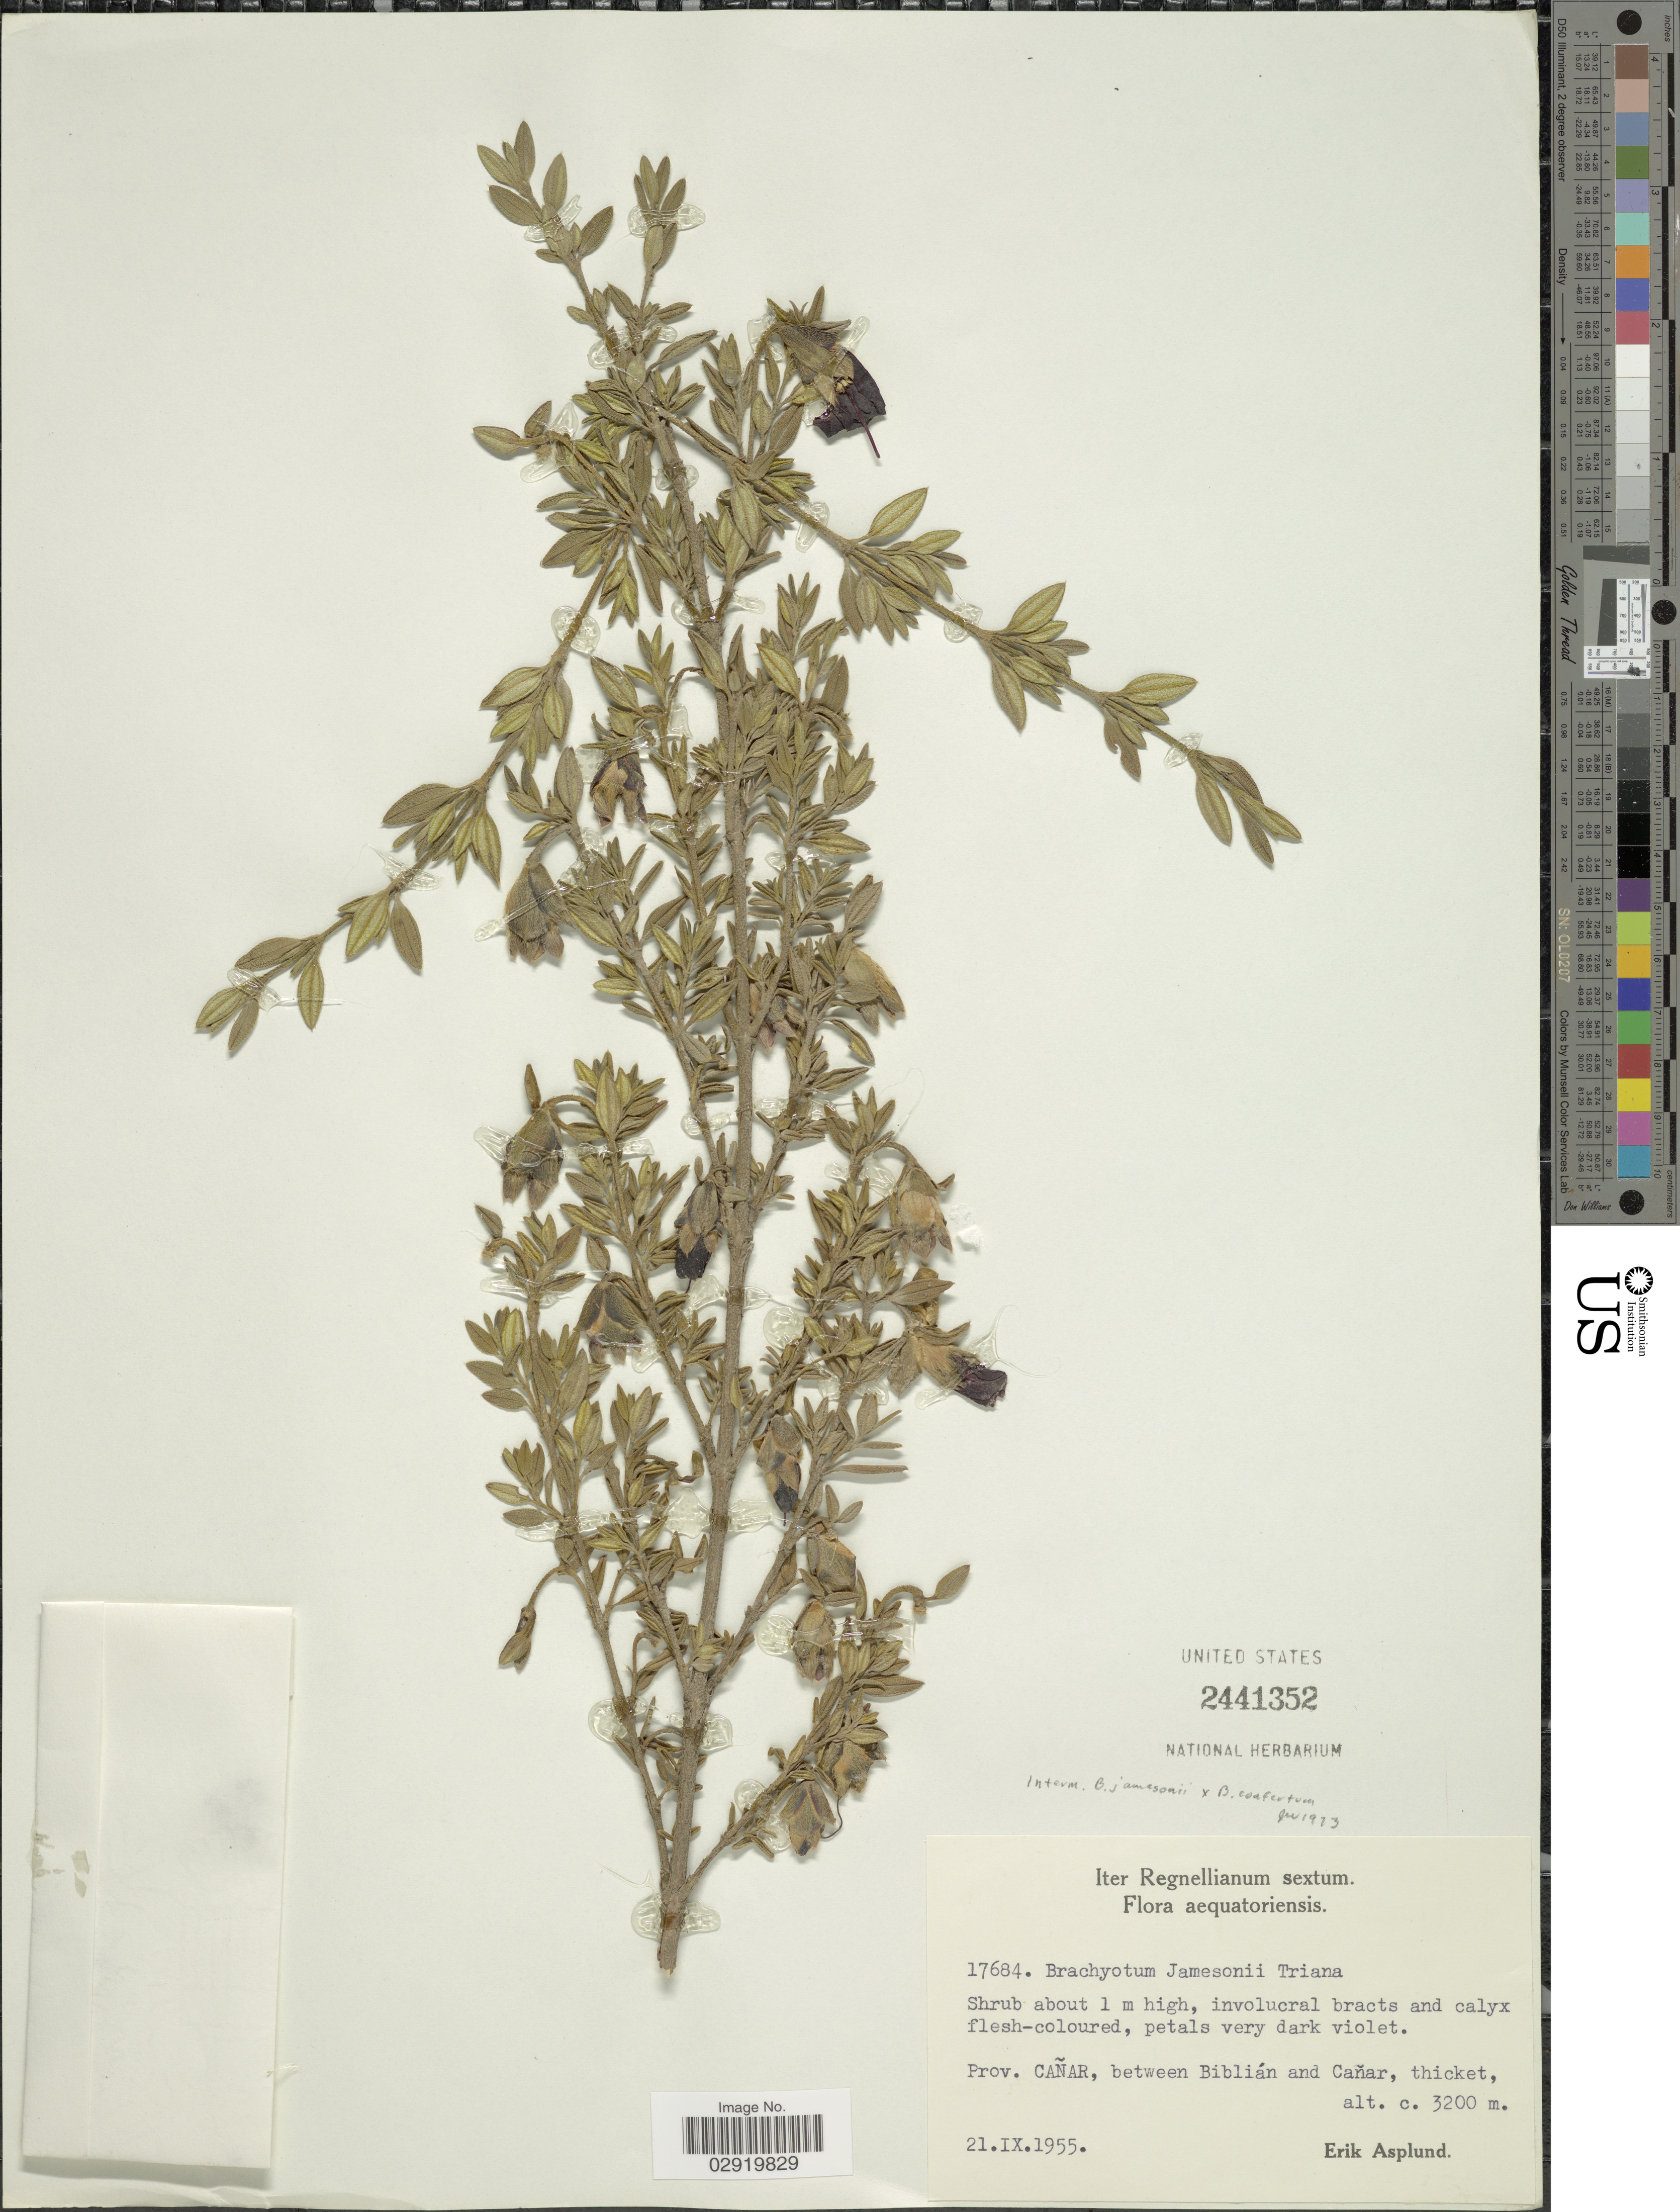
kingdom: Plantae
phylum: Tracheophyta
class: Magnoliopsida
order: Myrtales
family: Melastomataceae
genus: Brachyotum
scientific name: Brachyotum jamesonii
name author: Triana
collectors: E. Asplund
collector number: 17684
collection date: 1955-09-21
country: Ecuador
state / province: Cañar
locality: Between Biblián and Cañar.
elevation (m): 3200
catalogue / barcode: US 2441352